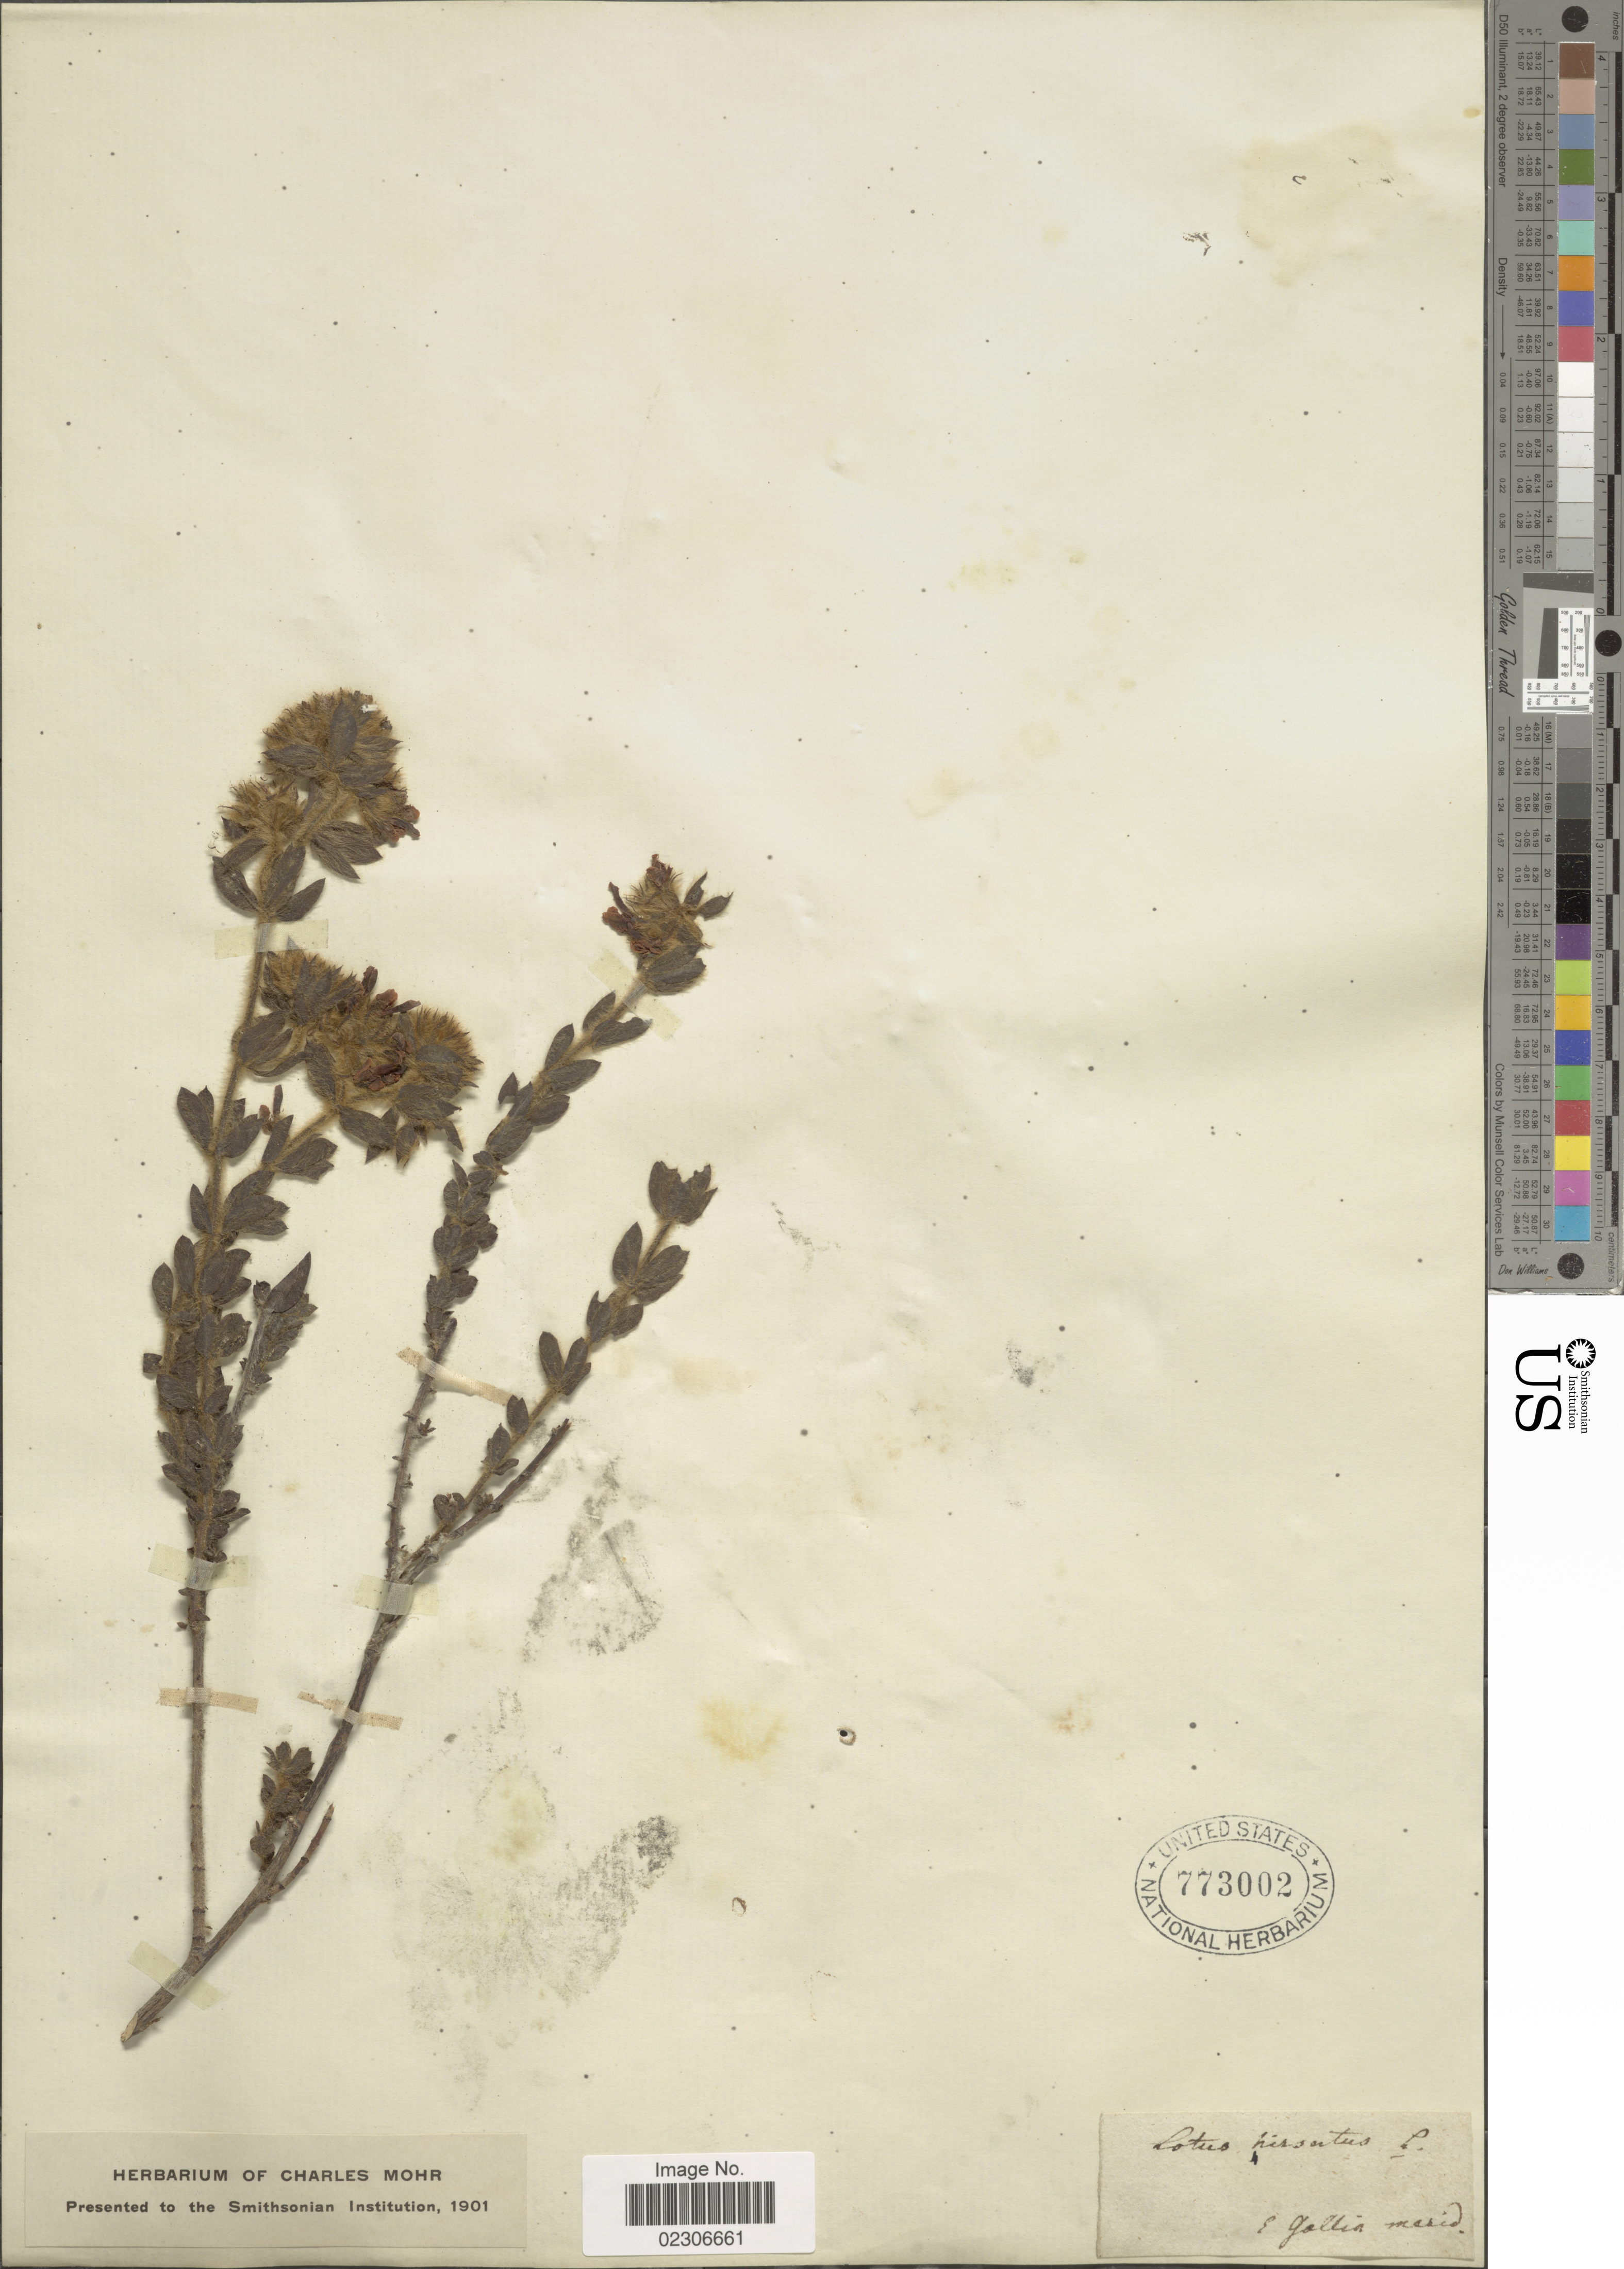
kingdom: Plantae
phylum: Tracheophyta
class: Magnoliopsida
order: Fabales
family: Fabaceae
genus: Lotus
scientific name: Lotus hirsutus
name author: L.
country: France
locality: E. Gallia merid.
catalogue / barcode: US 773002